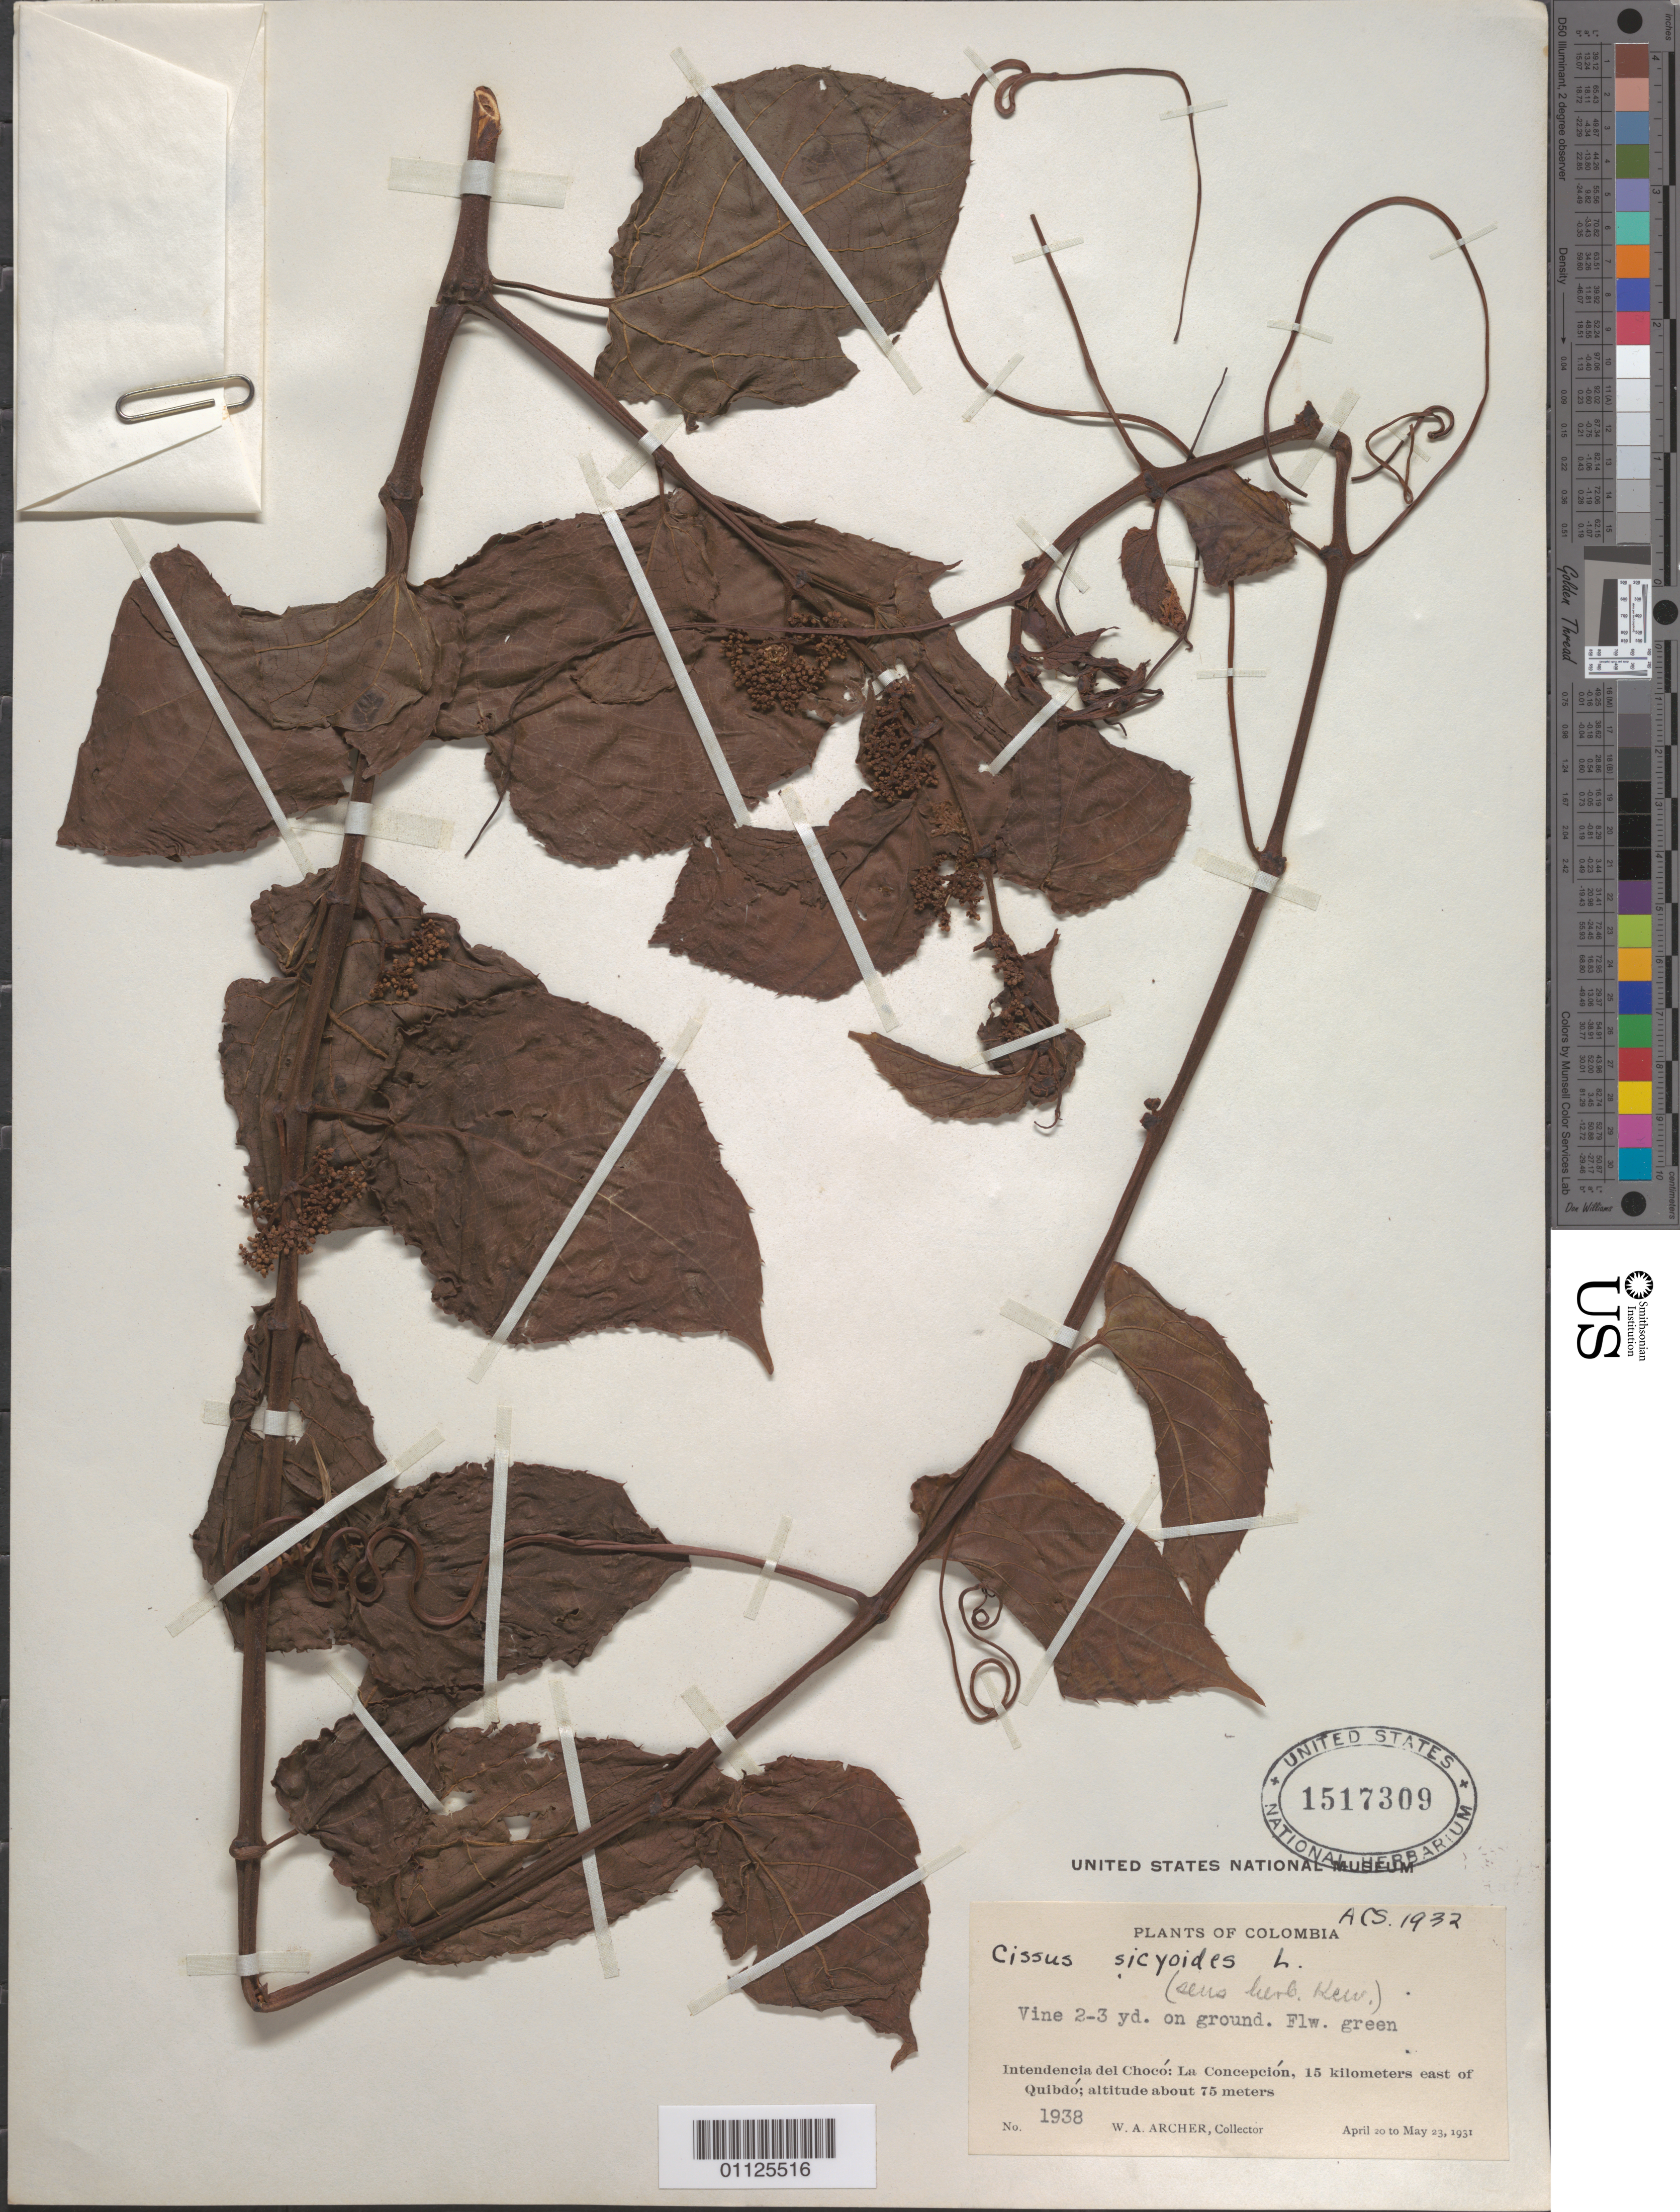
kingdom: Plantae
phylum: Tracheophyta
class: Magnoliopsida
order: Vitales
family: Vitaceae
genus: Cissus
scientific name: Cissus verticillata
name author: (L.) Nicolson & C.E. Jarvis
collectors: W. A. Archer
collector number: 1938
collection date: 1931-04-20/1931-05-23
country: Colombia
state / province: Chocó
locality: La Concepcion, 15 km E of Quibdo.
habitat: Vine on ground.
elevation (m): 75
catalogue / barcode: US 1517309